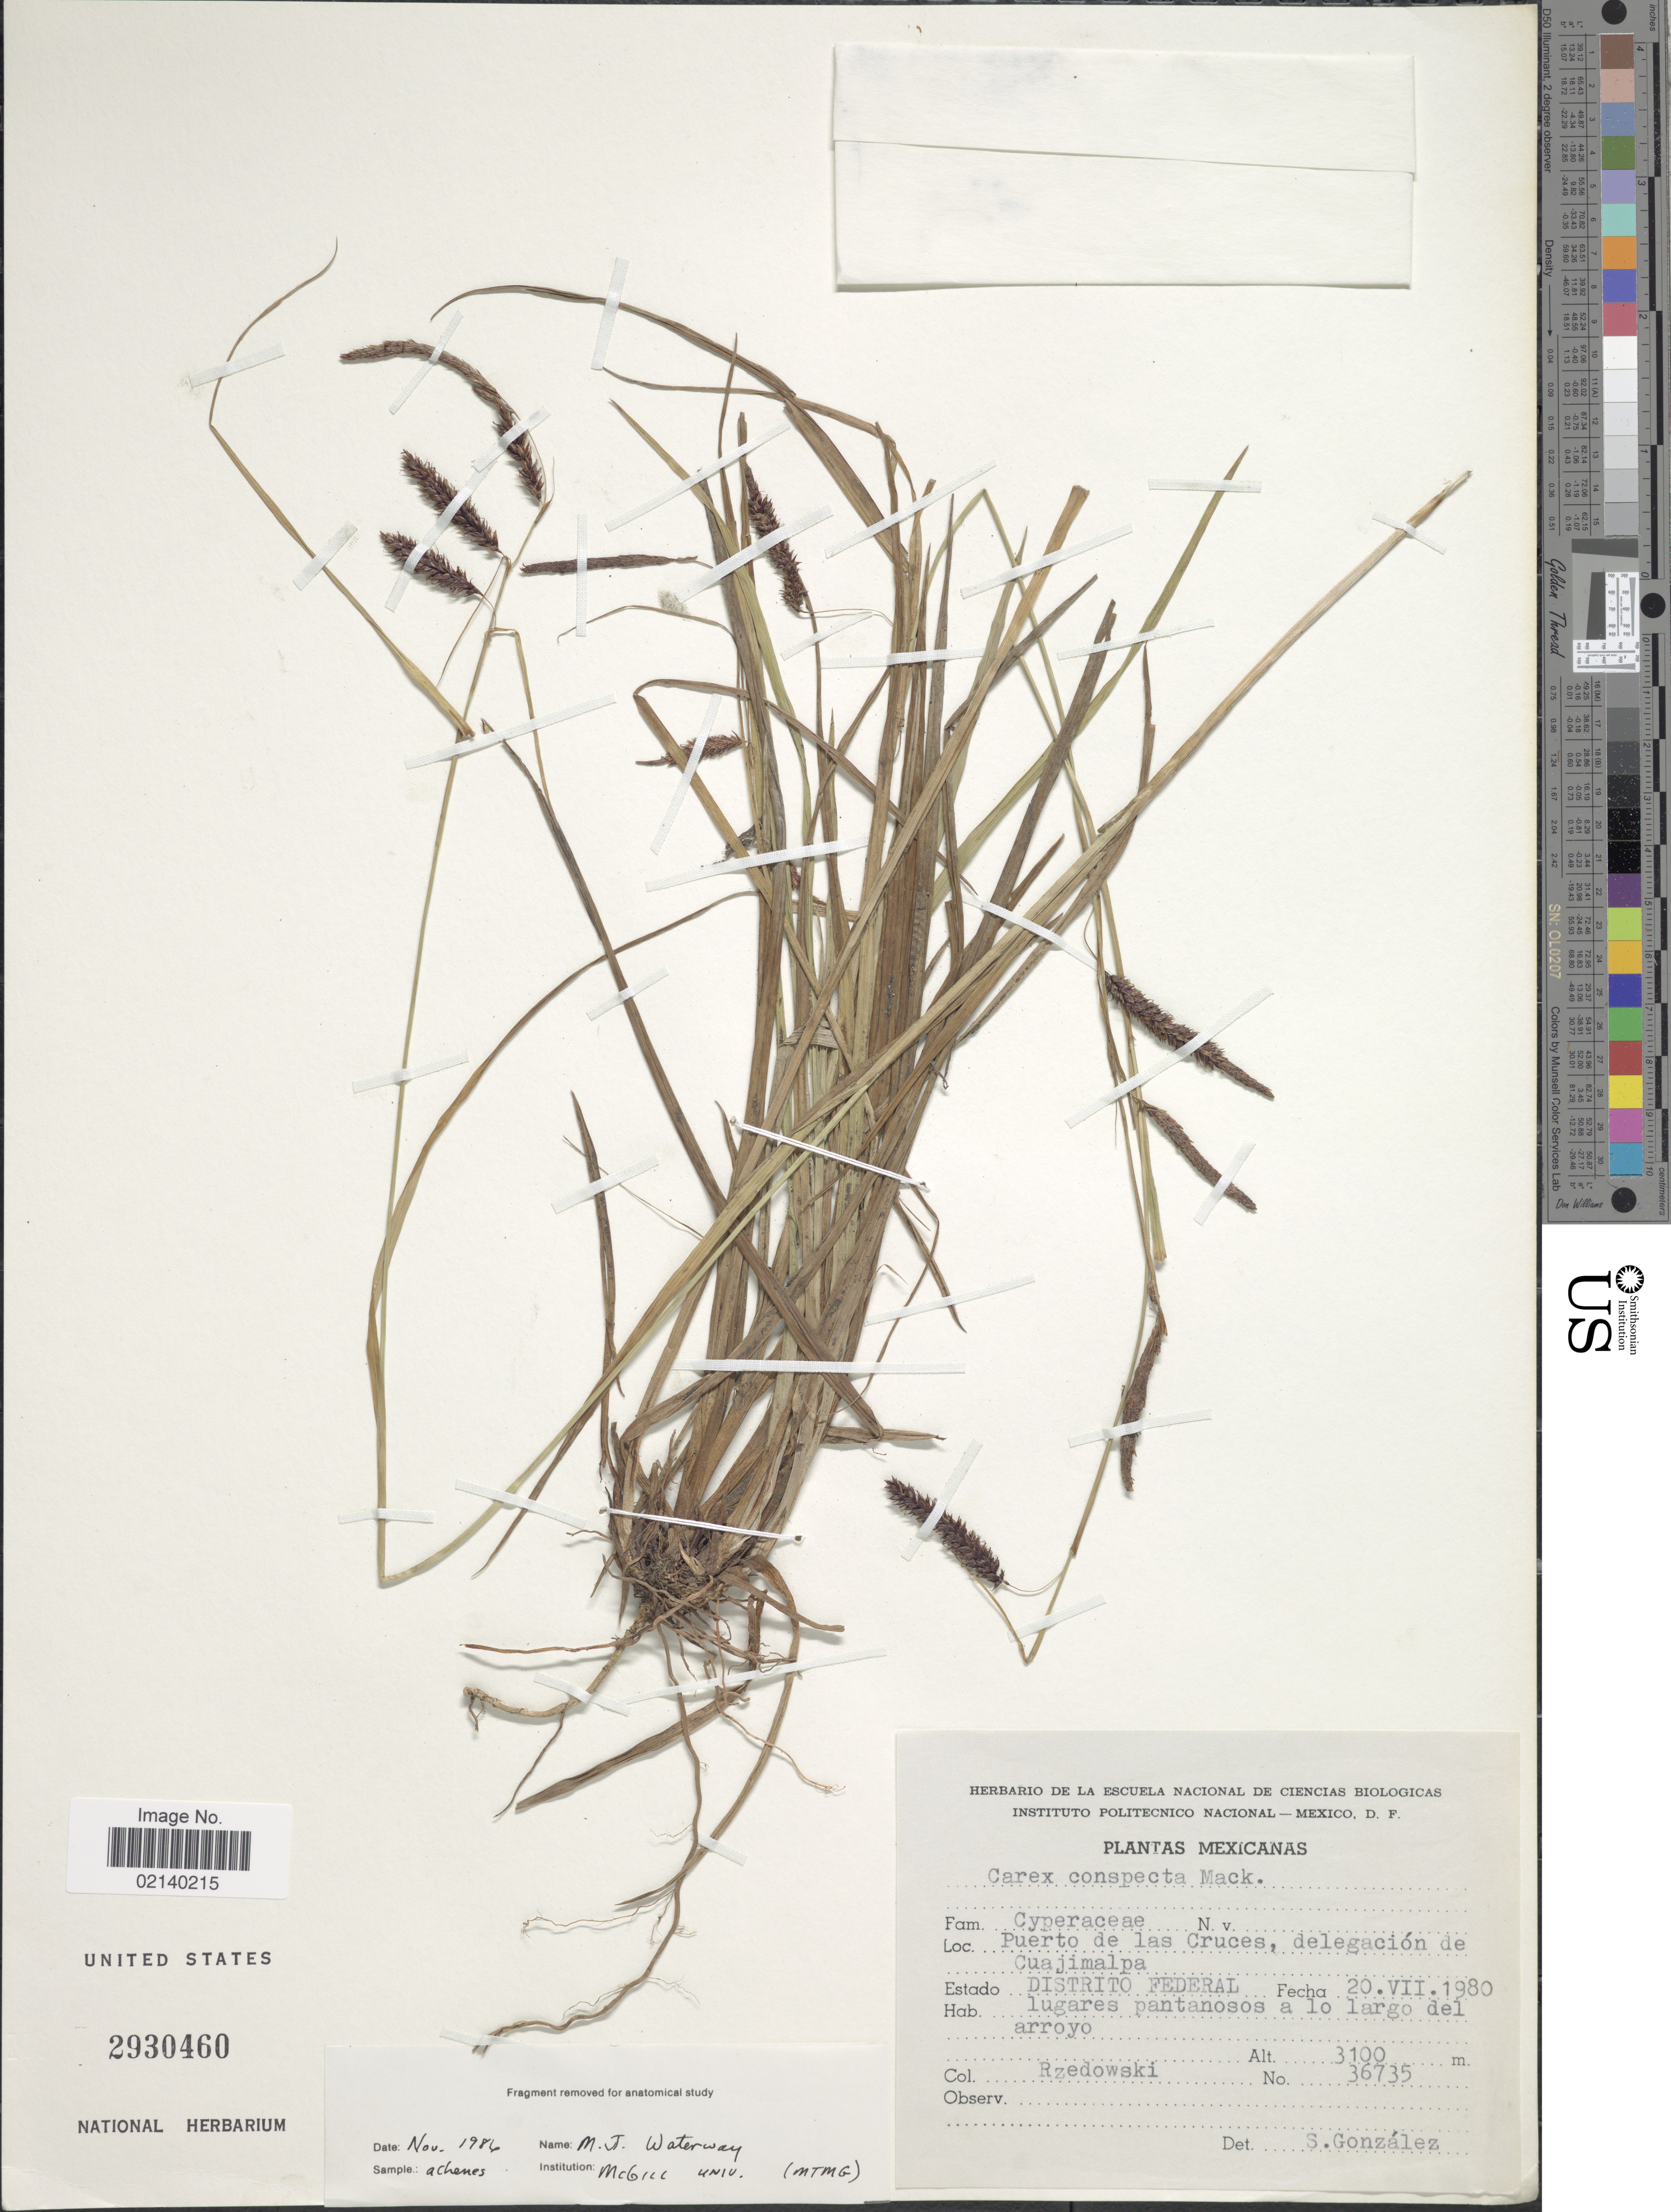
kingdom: Plantae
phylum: Tracheophyta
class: Liliopsida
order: Poales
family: Cyperaceae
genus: Carex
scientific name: Carex conspecta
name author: Mack.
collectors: Rzedowski, --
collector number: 36735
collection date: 1980-07-20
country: Mexico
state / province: Distrito Federal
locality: Puerto de las Cruces, delegacion de Cuajimalpa. Estado Distrito Federal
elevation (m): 3100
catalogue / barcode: US 2930460